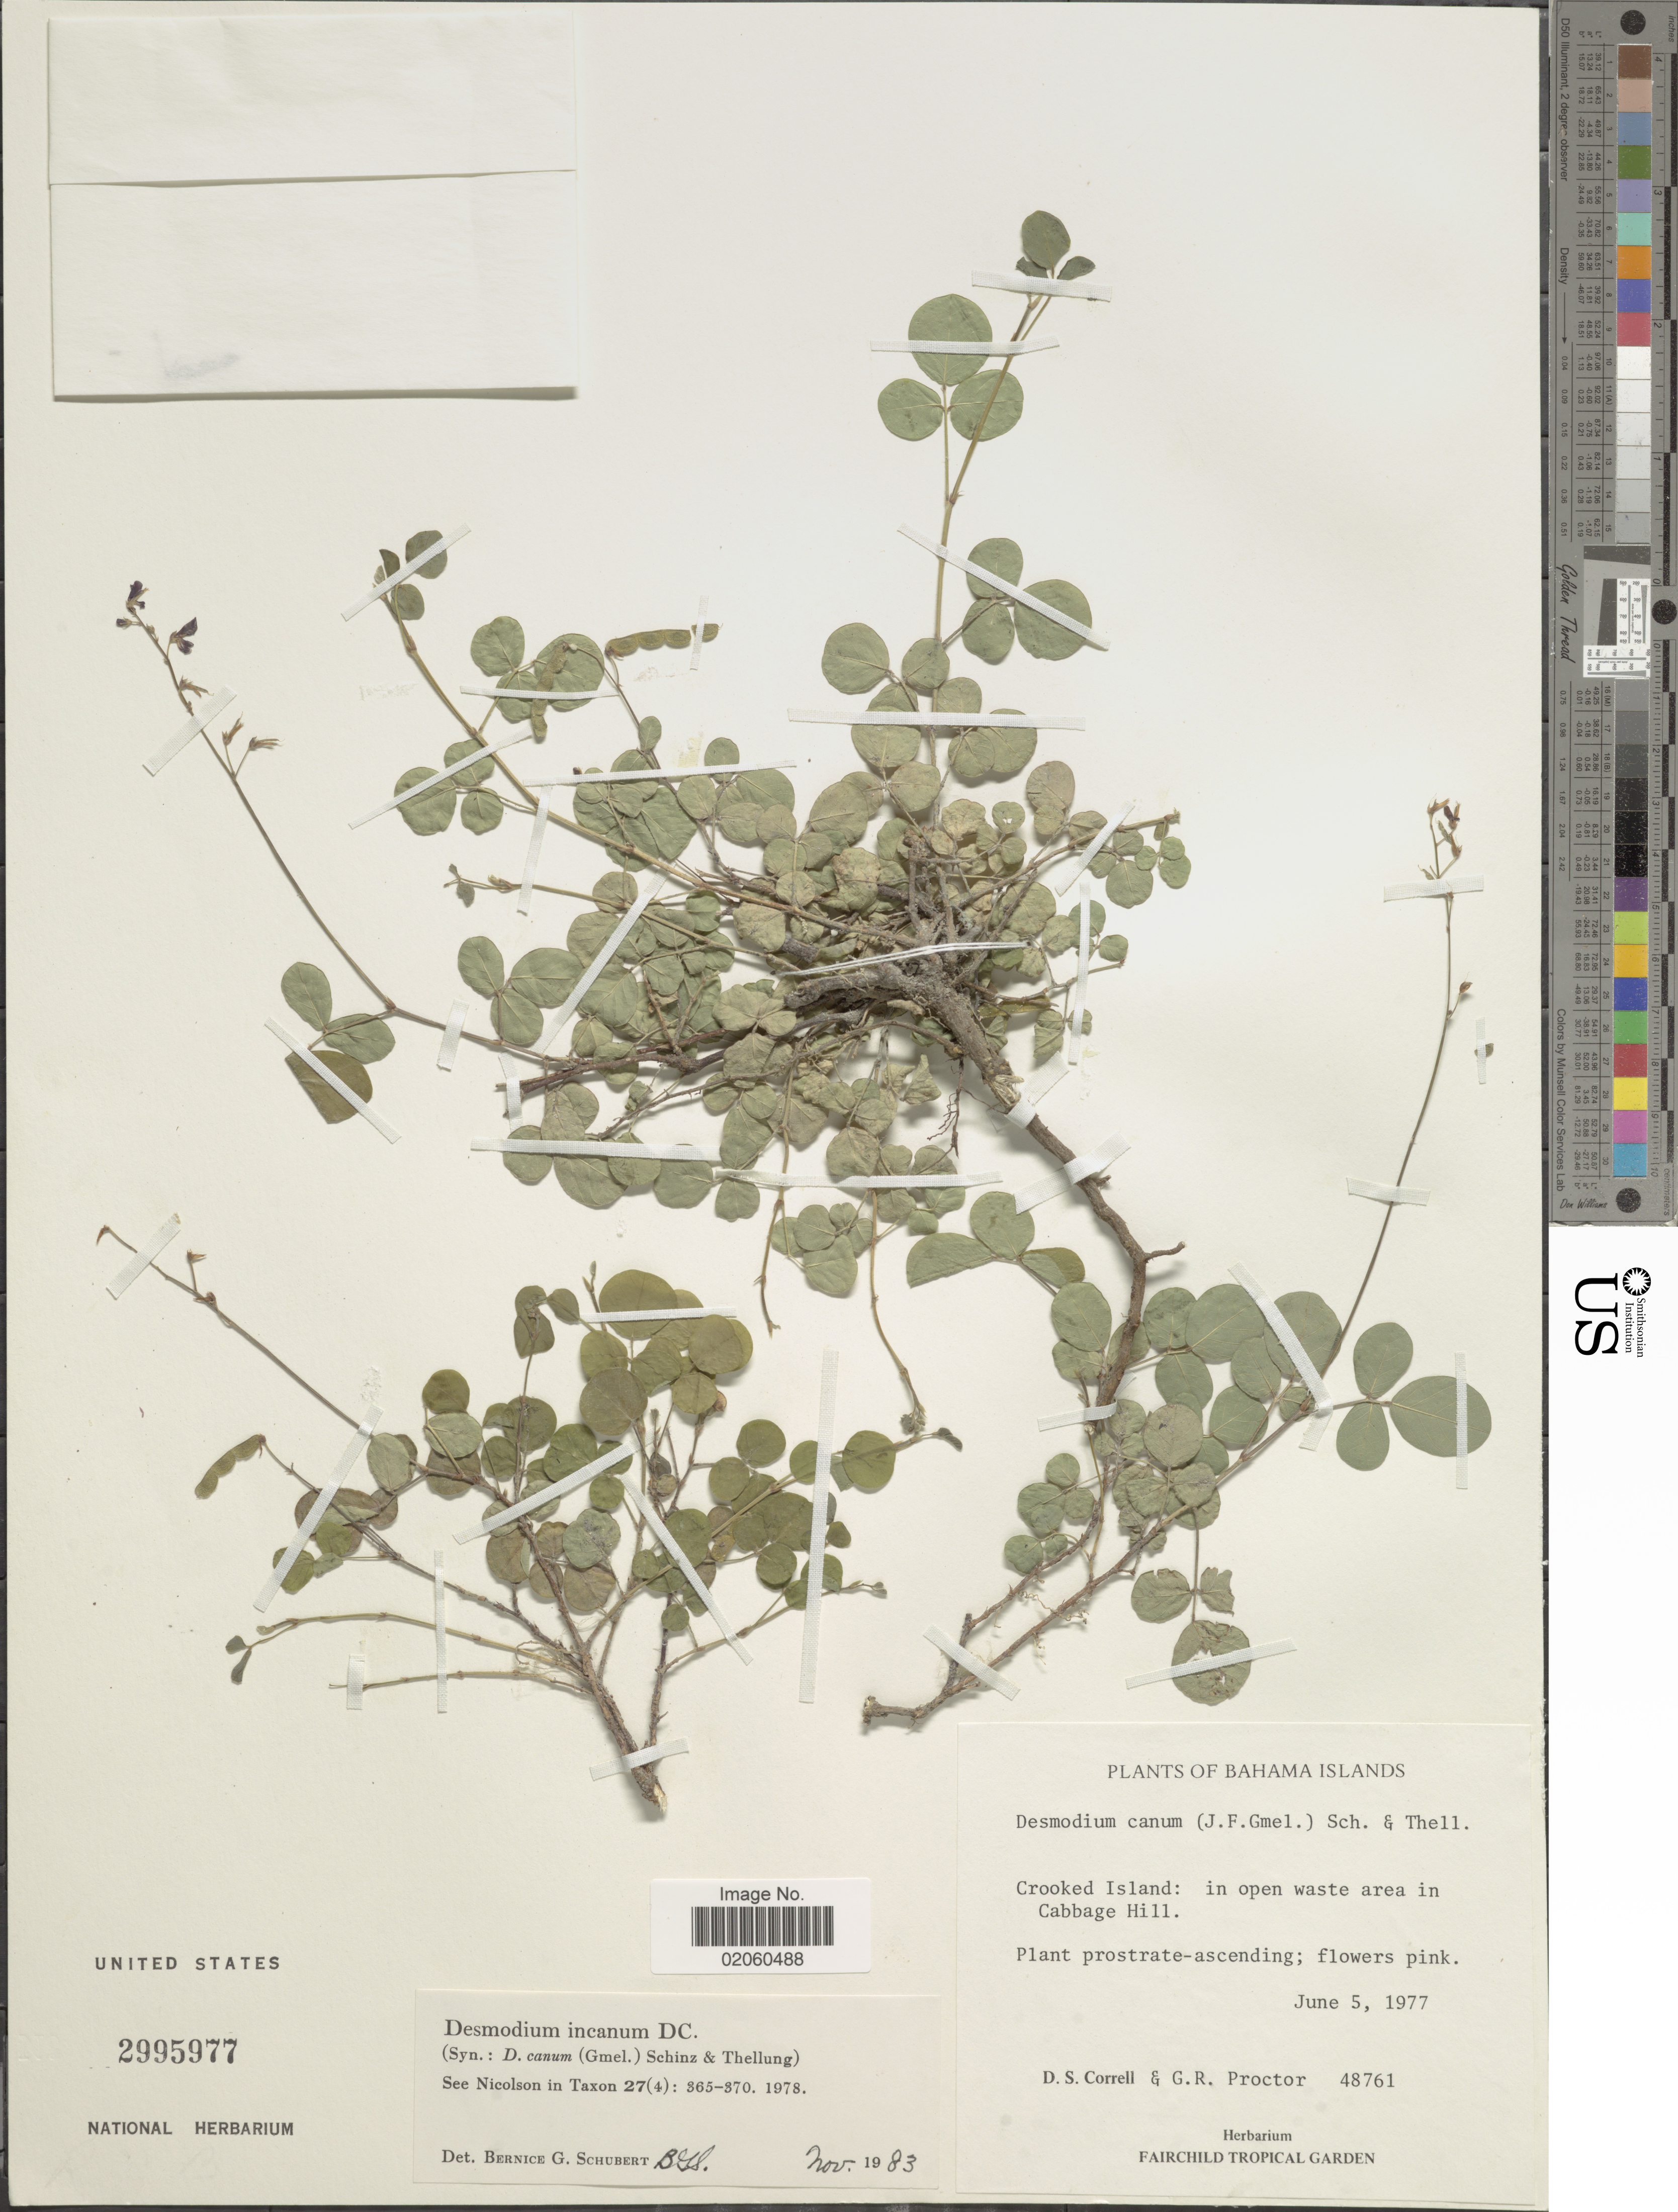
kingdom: Plantae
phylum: Tracheophyta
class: Magnoliopsida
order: Fabales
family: Fabaceae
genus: Desmodium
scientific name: Desmodium incanum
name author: (Sw.) DC.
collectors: D. S. Correll & G. Proctor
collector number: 48761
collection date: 1977-06-05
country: Bahamas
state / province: Acklins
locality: Bahamas Islands, Crooked Island: in open waste area in Cabbage Hill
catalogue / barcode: US 2995977